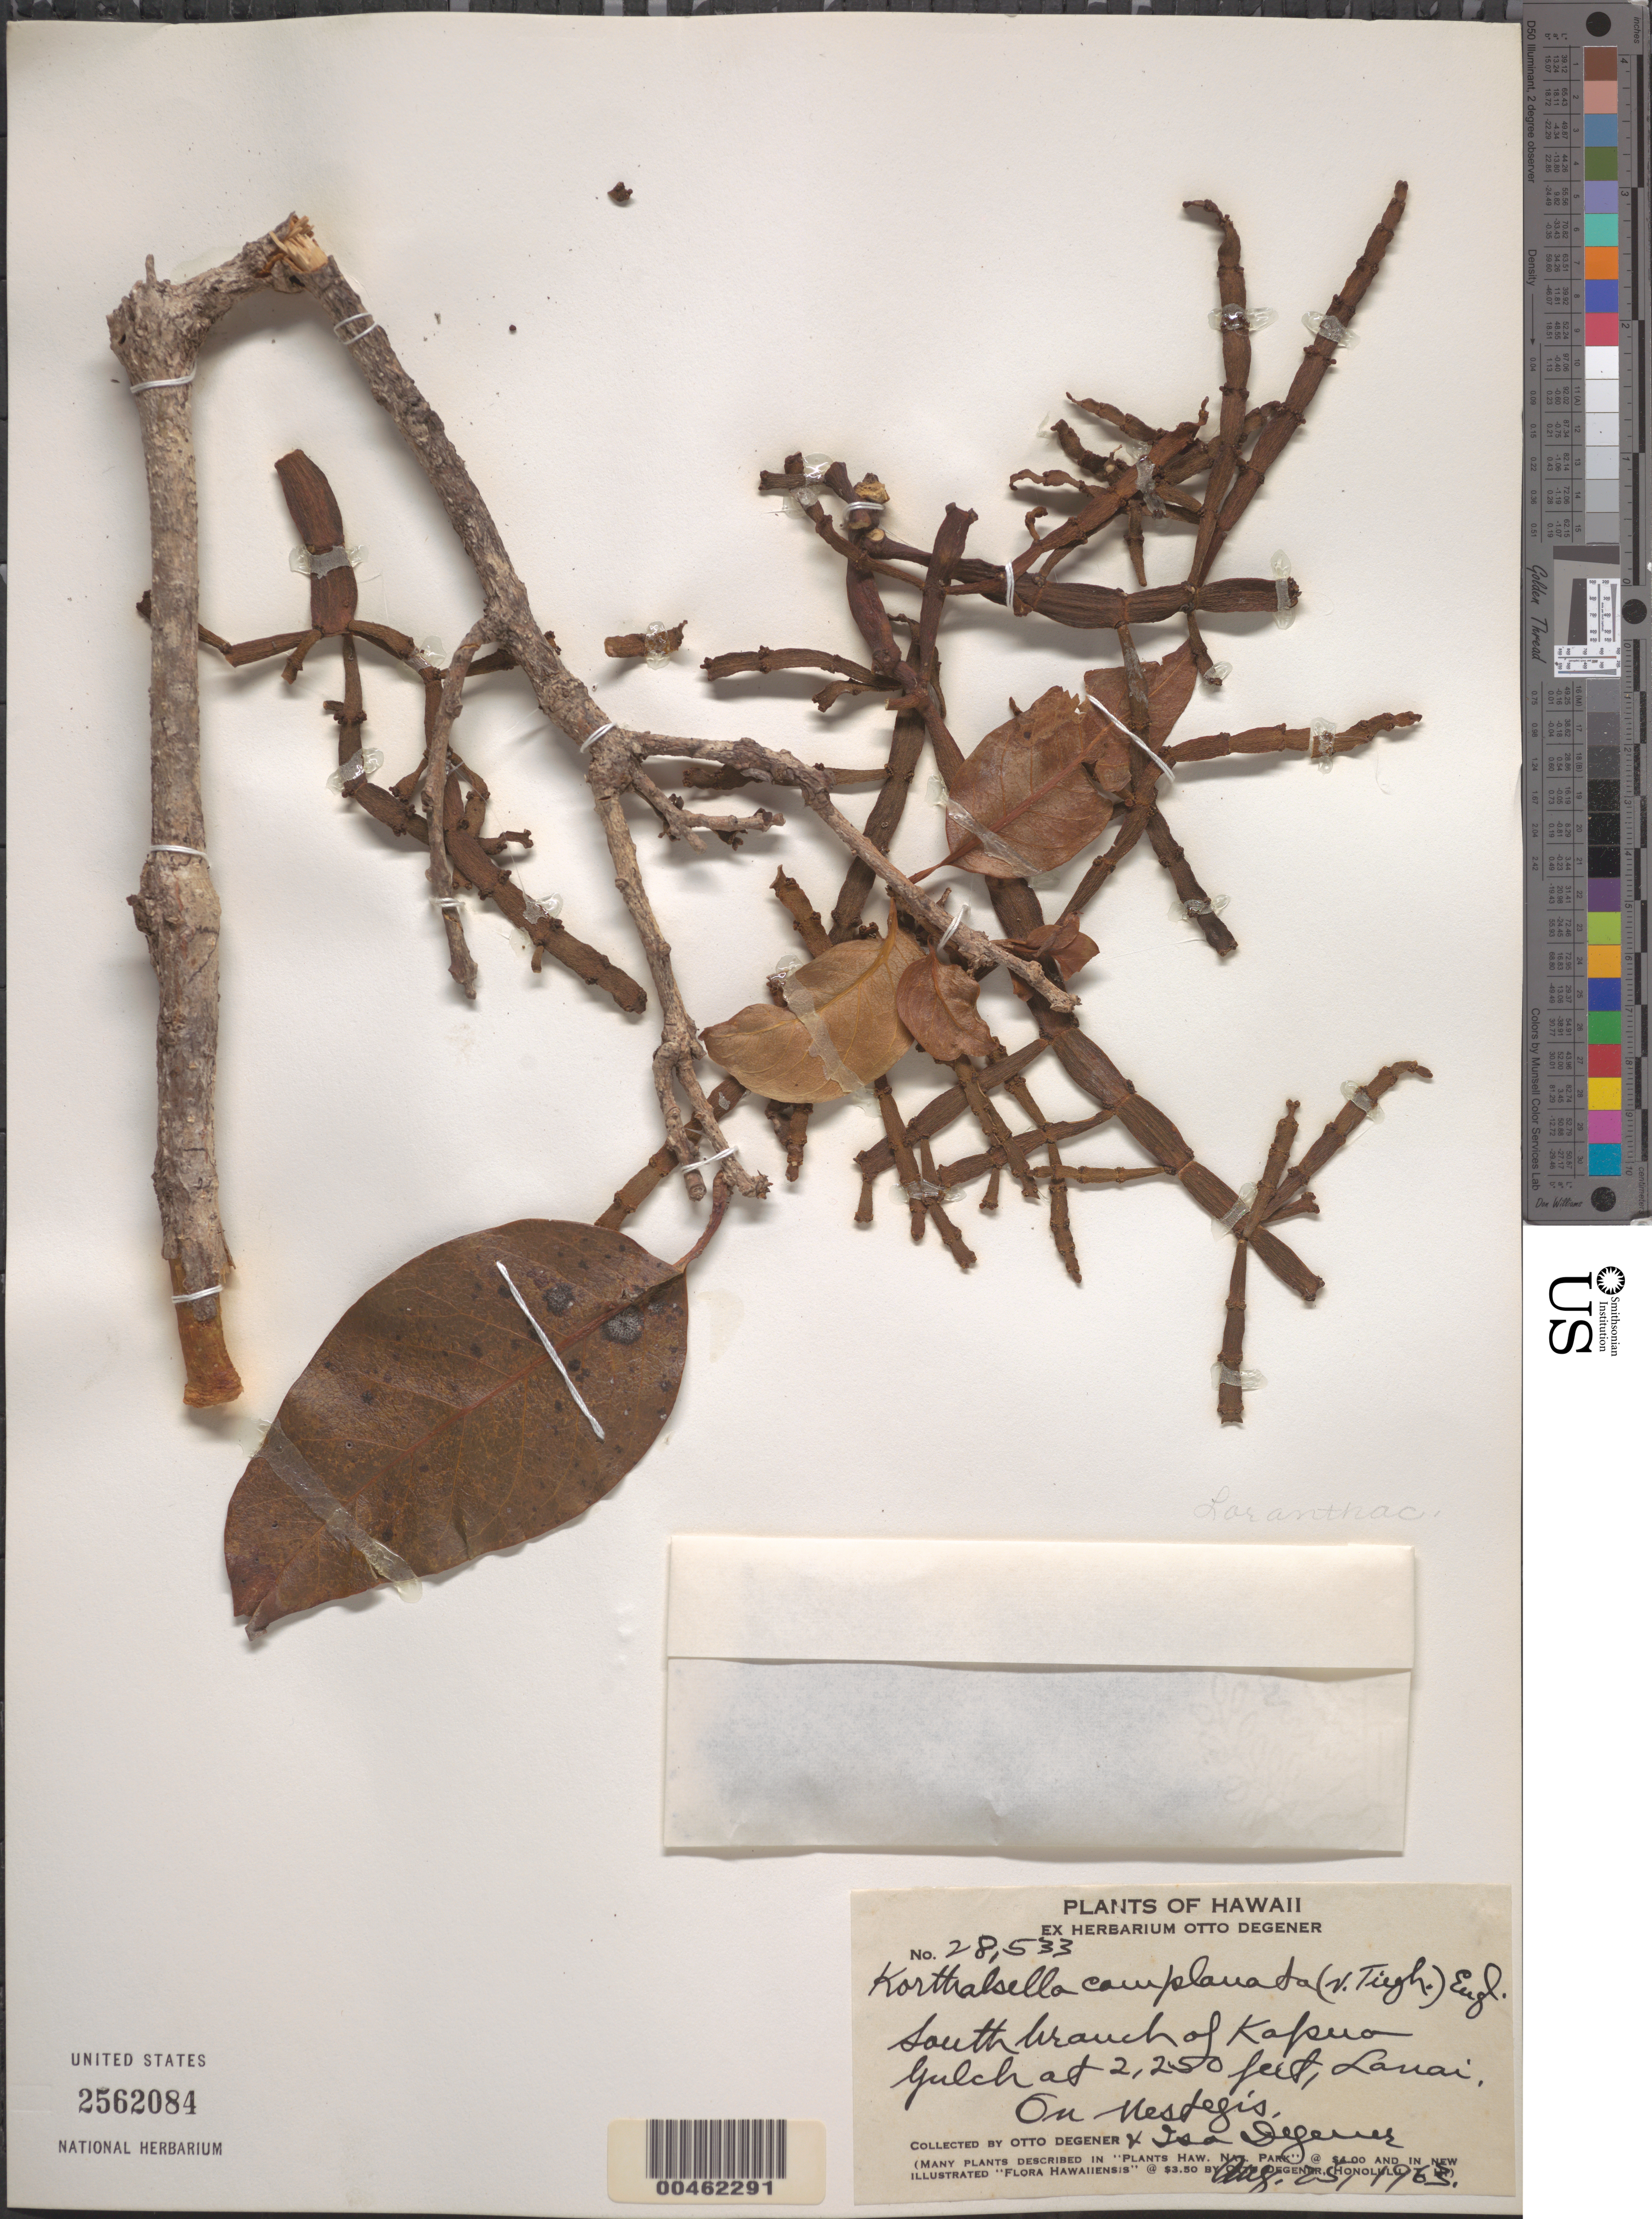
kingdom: Plantae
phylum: Tracheophyta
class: Magnoliopsida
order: Santalales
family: Viscaceae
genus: Korthalsella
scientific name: Korthalsella complanata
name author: (Tiegh.) Engl.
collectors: O. Degener & I. Degener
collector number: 28533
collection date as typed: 25 Aug 1963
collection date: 1963-08-25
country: United States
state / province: Hawaii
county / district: Maui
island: Lana'i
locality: S branch of Kapua Gulch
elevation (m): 686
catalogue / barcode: US 2562084